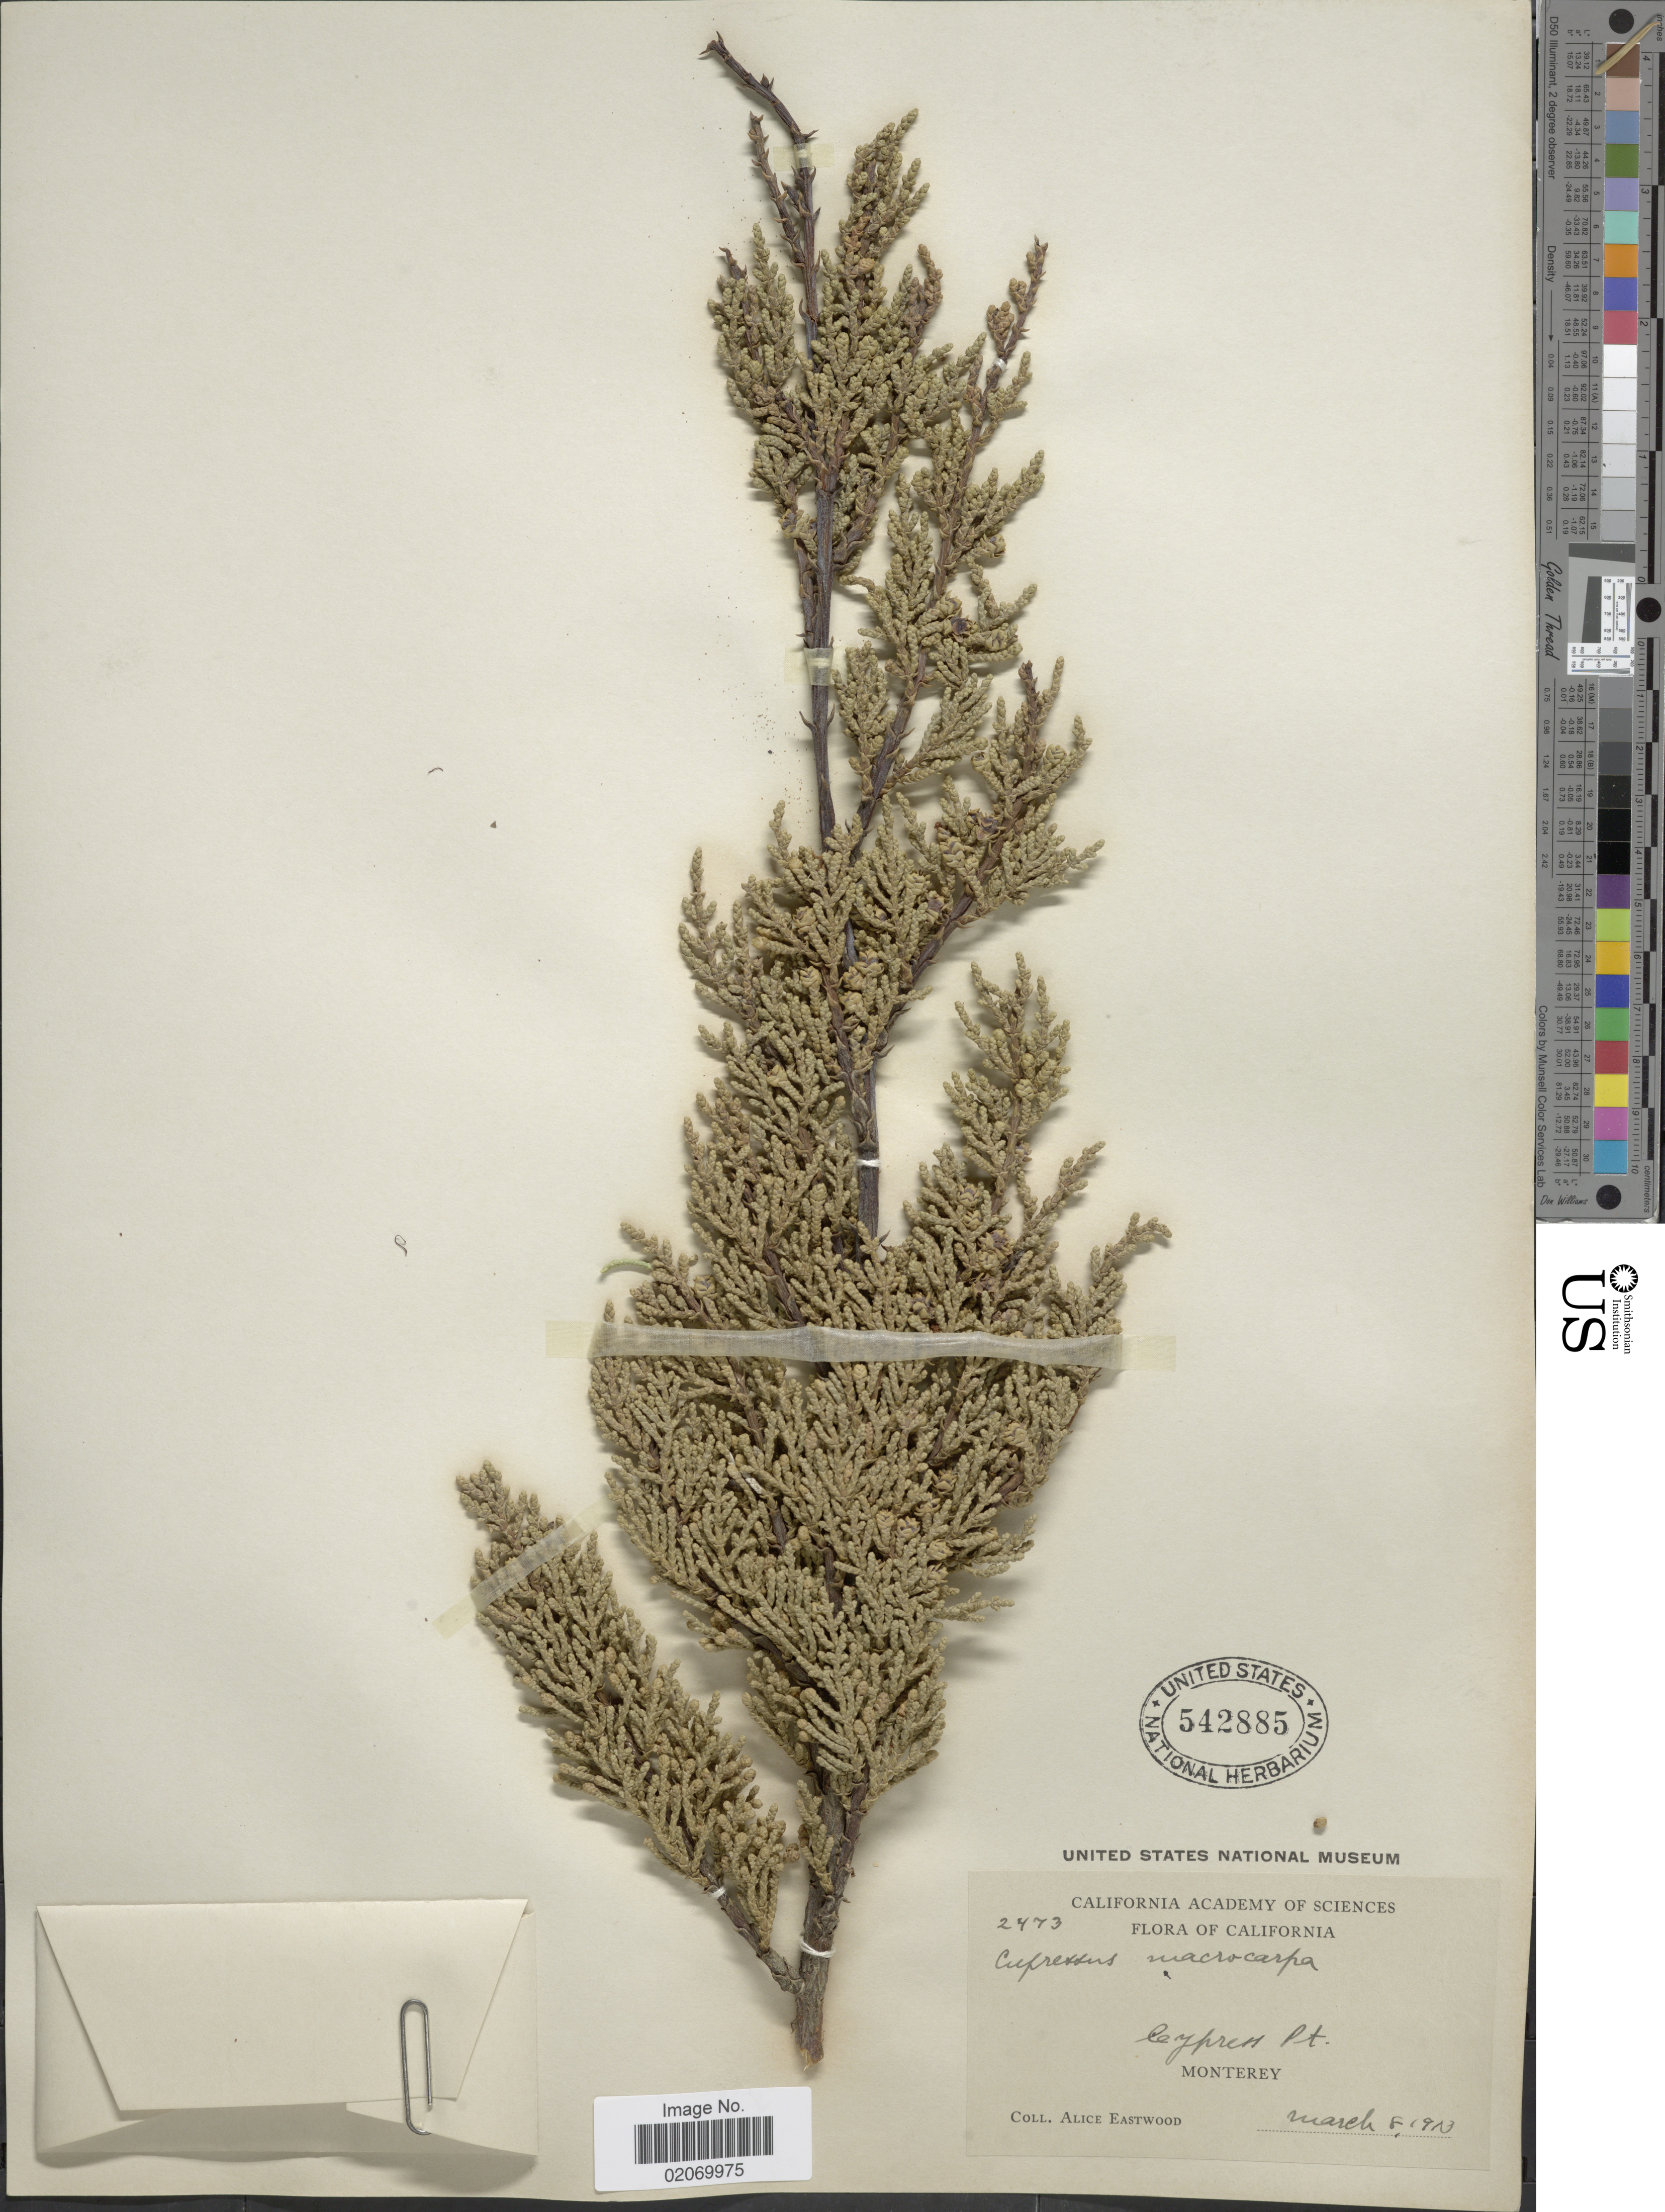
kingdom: Plantae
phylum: Tracheophyta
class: Pinopsida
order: Pinales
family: Cupressaceae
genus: Hesperocyparis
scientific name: Hesperocyparis macrocarpa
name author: (Hartw. ex Gordon) Bartel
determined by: (US) Smithsonian Institution - National Museum of Natural History - Department of Botany (UNITED STATES)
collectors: A. Eastwood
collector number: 2473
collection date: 1913-03-08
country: United States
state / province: California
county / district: Monterey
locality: Cypress Pt., Monterey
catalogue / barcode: US 542885